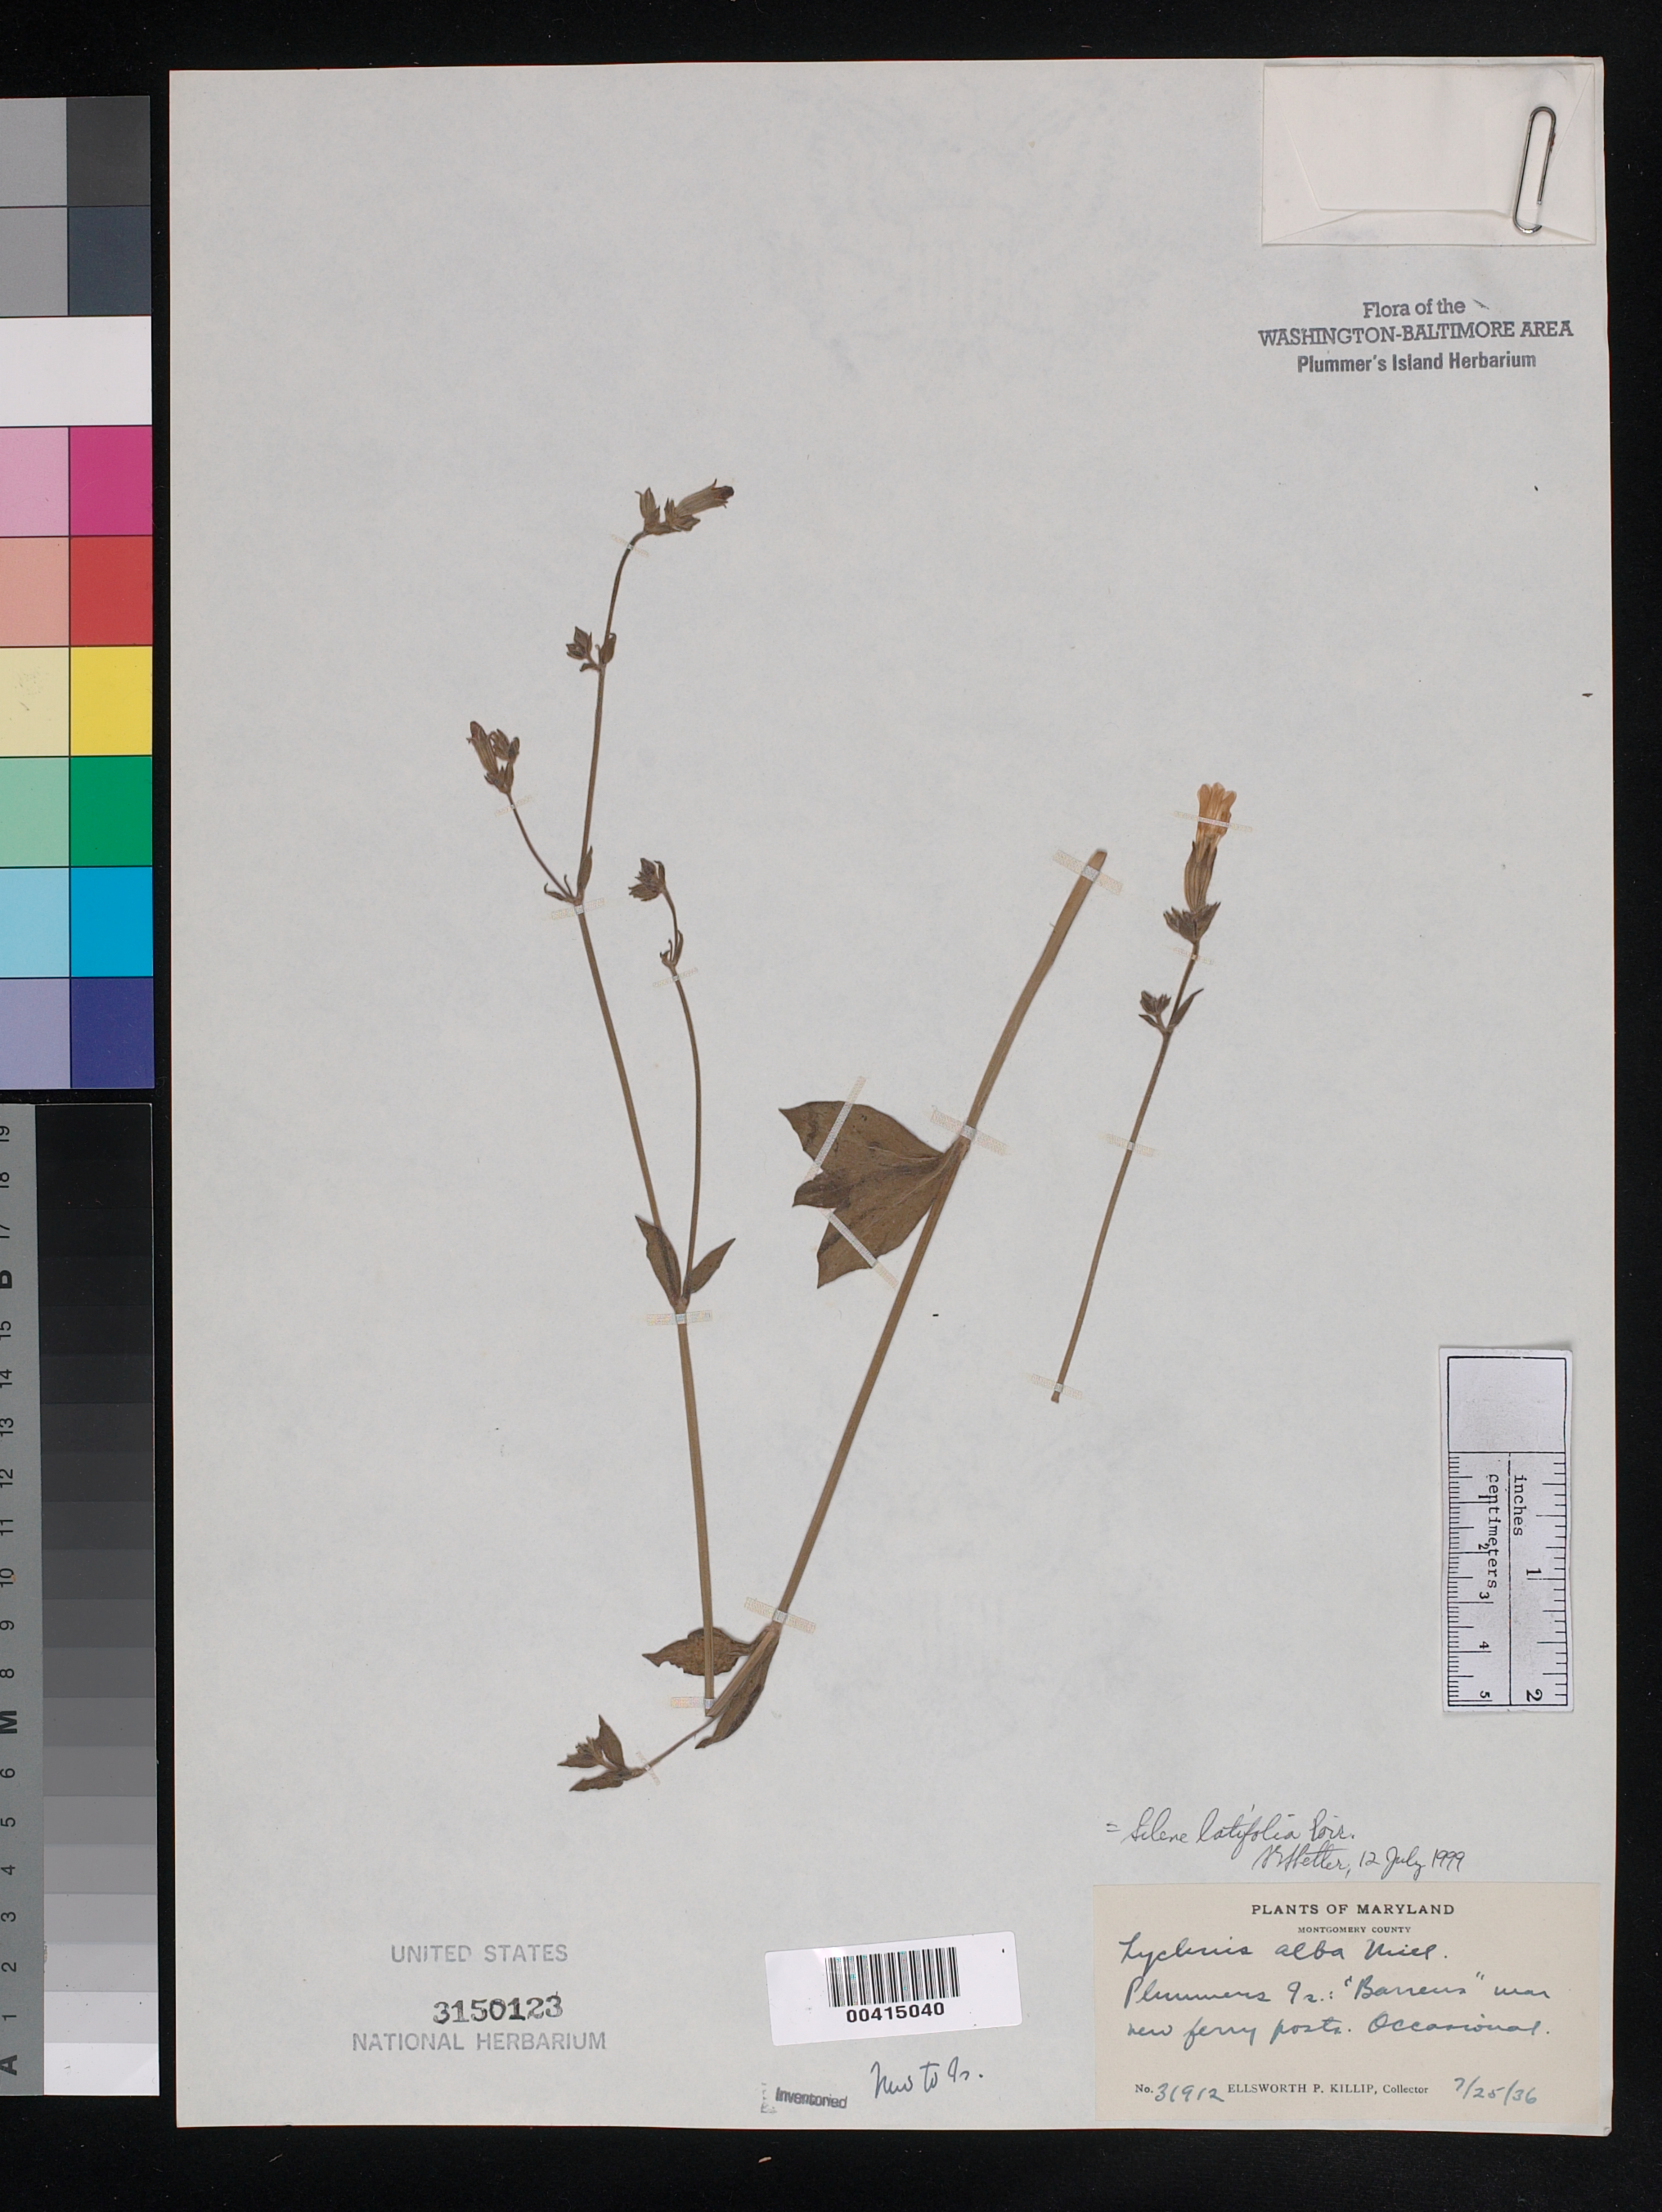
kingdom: Plantae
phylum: Tracheophyta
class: Magnoliopsida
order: Caryophyllales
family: Caryophyllaceae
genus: Silene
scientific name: Silene latifolia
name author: Poir.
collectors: E. P. Killip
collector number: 31912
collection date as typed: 25 Jul 1936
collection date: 1936-07-25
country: United States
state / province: Maryland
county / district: Montgomery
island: Plummers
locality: Plummer's Island; "barrens" near new ferry posts Plummers Island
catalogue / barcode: US 3150123